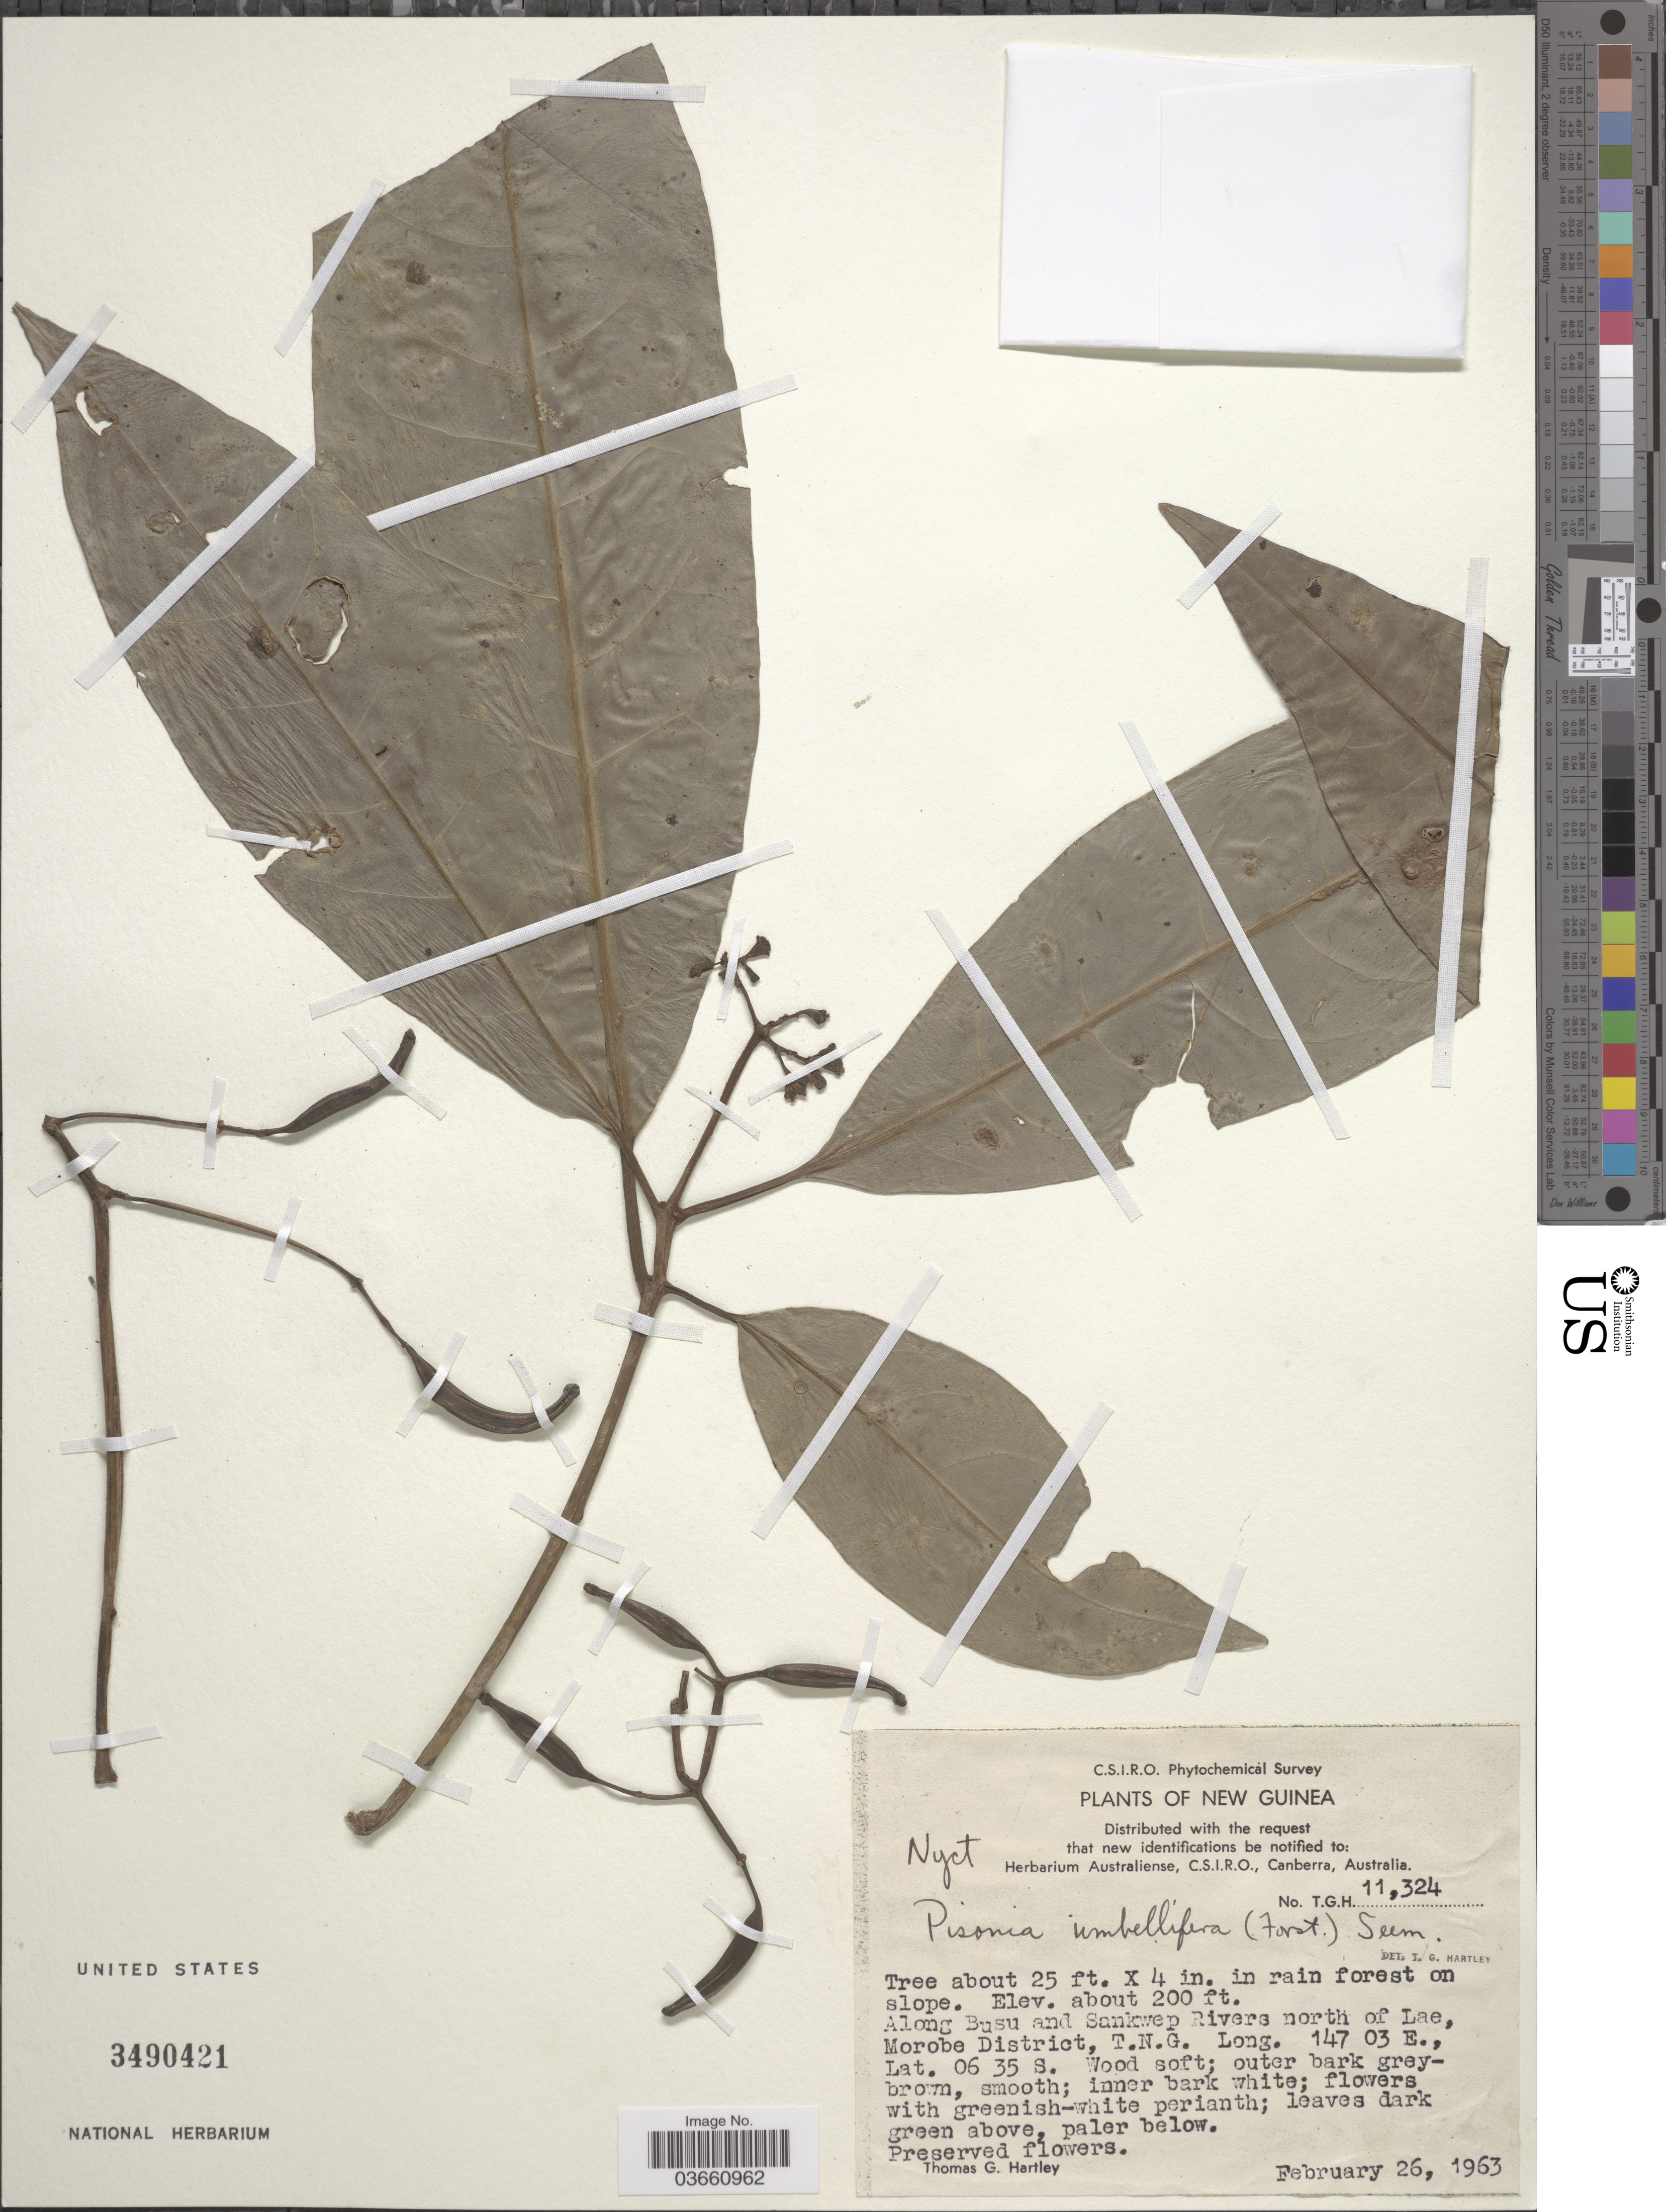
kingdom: Plantae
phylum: Tracheophyta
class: Magnoliopsida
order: Caryophyllales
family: Nyctaginaceae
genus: Ceodes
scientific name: Ceodes umbellifera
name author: J.R. Forst. & G. Forst.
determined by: Wagner, W. L., (BOT), Smithsonian Institution - National Museum of Natural History (UNITED STATES)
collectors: T. G. Hartley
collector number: T.G.H. 11324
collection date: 1963-02-26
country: Papua New Guinea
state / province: Morobe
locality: New Guinea. Along Busu and Sankwep Rivers north of Lae, Morobe District, T.N.G.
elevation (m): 61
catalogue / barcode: US 3490421